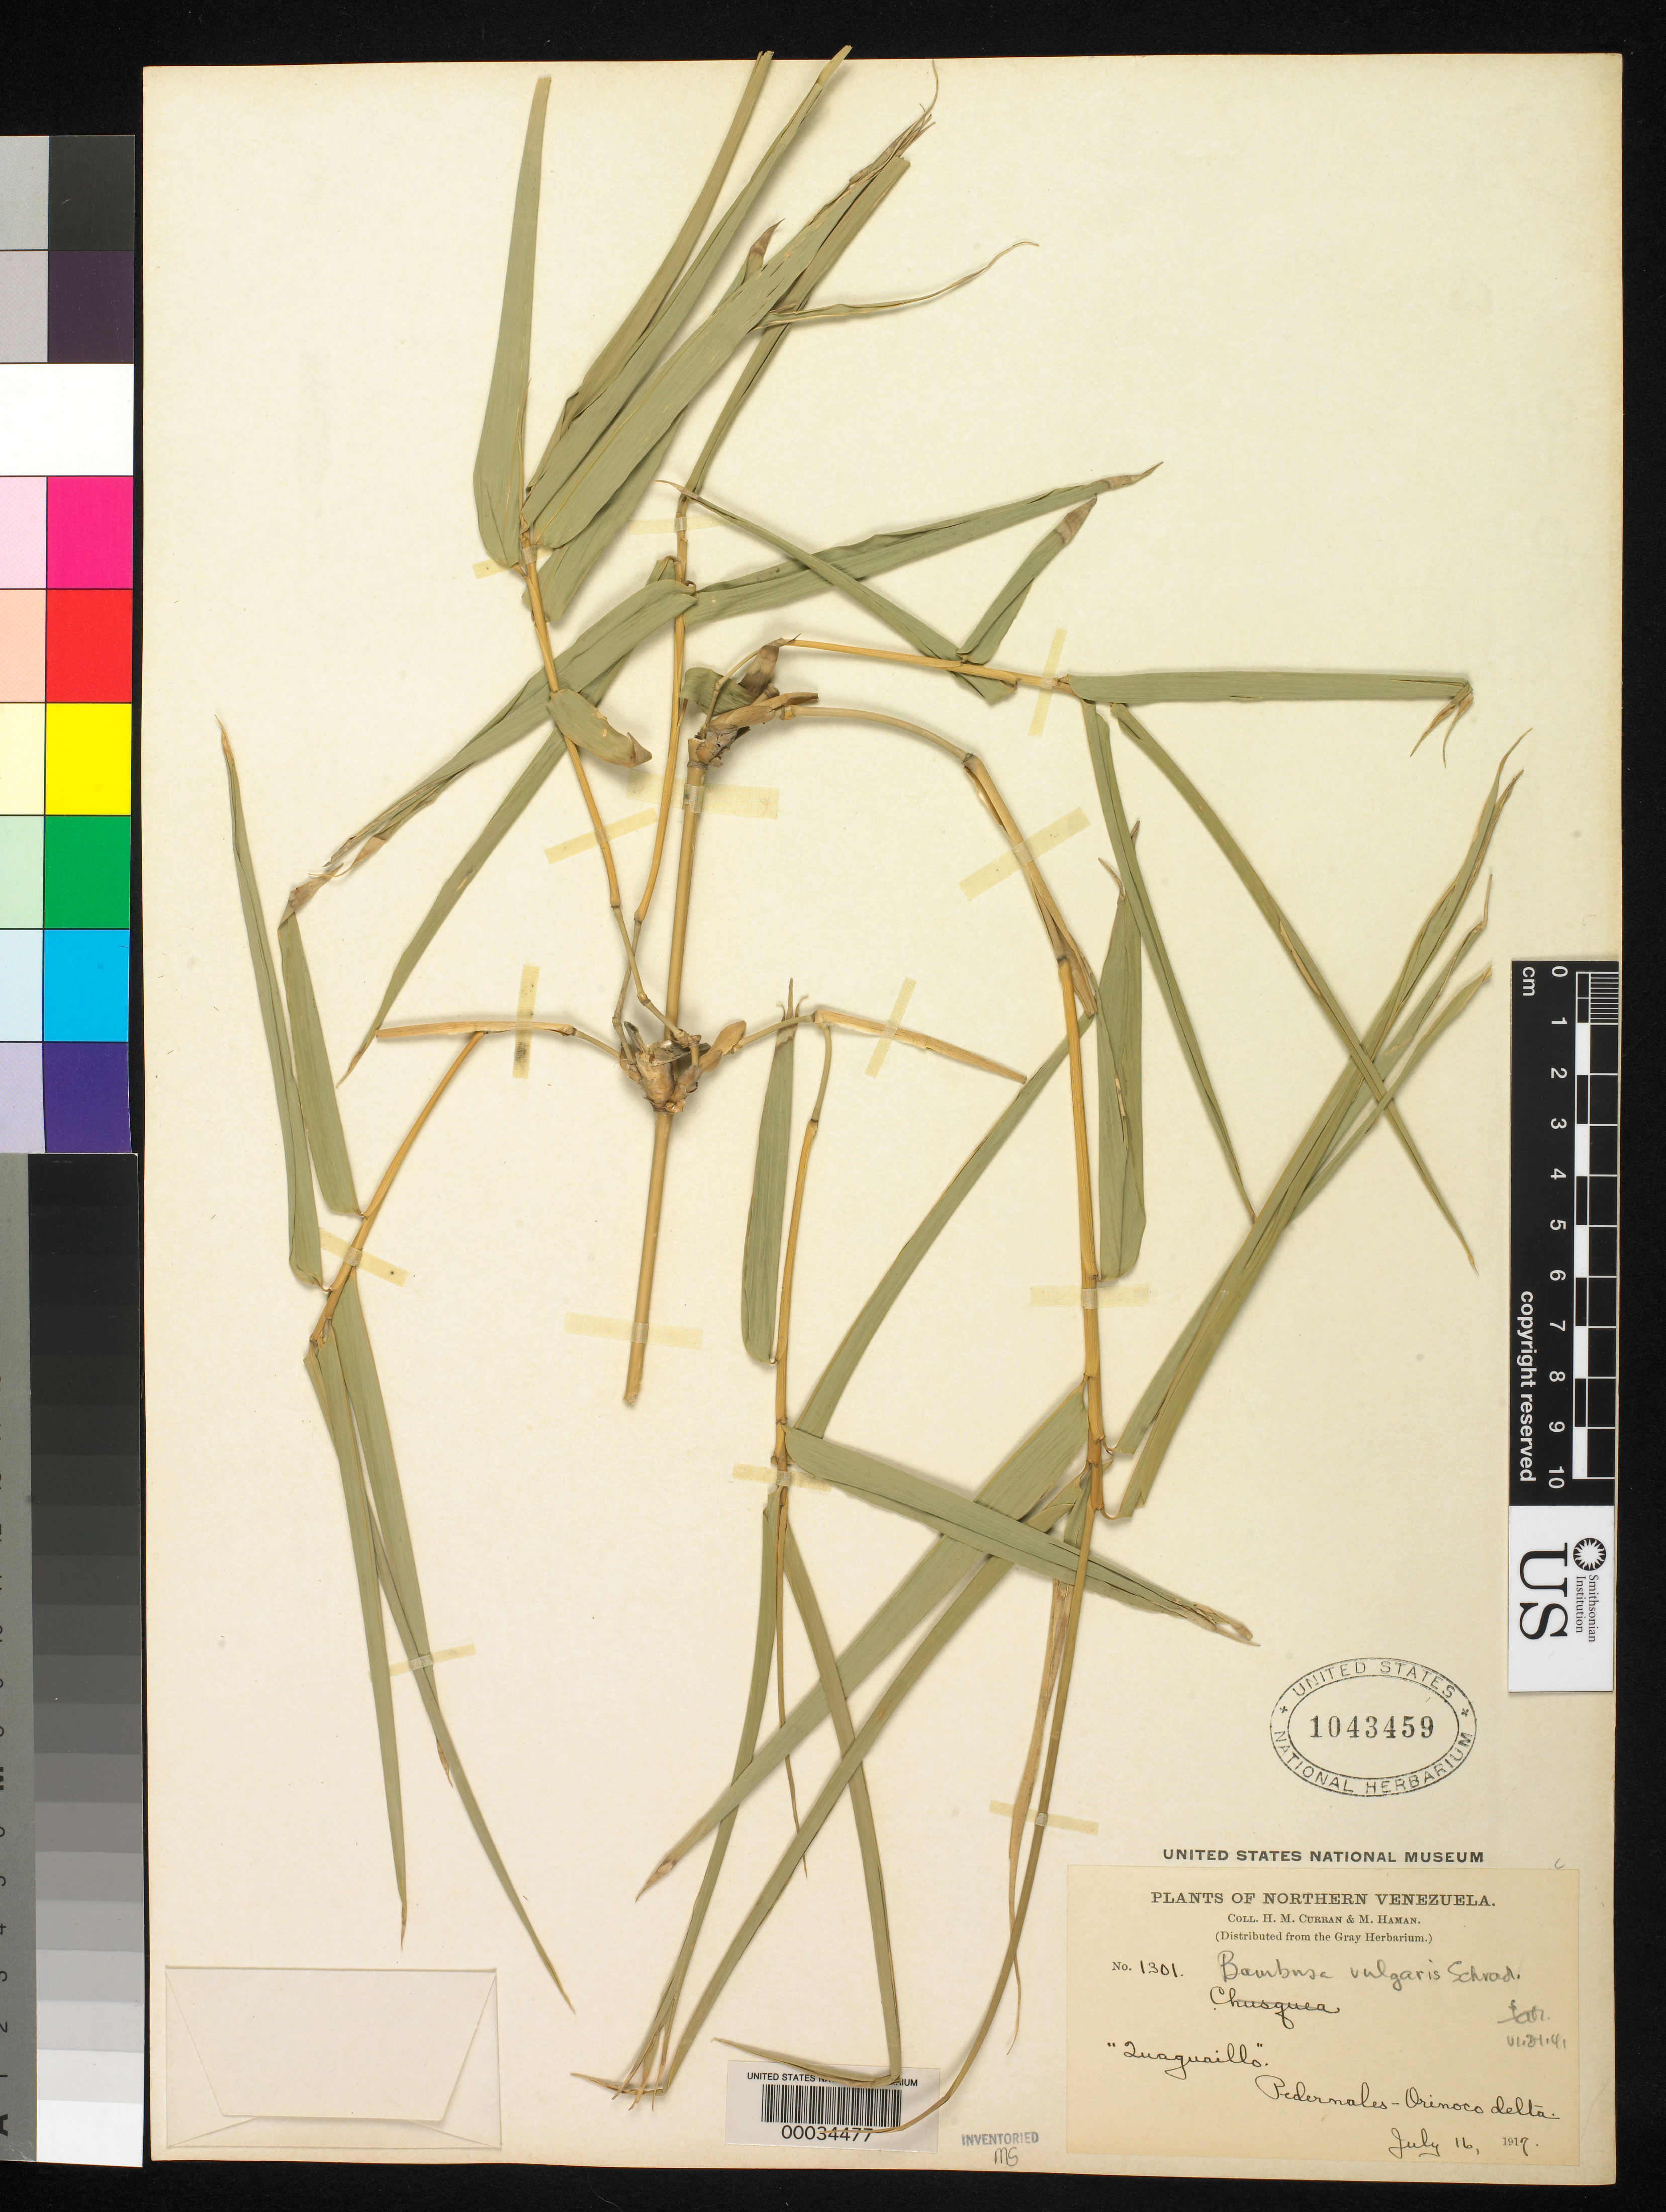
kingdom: Plantae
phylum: Tracheophyta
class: Liliopsida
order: Poales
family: Poaceae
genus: Bambusa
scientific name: Bambusa vulgaris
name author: Schrad. ex J.C. Wendl.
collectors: H. M. Curran & M. Haman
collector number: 1301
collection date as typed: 16 Jul 1917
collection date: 1917-07-16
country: Venezuela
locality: Pedernales-orinoco delta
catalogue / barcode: US 1043459